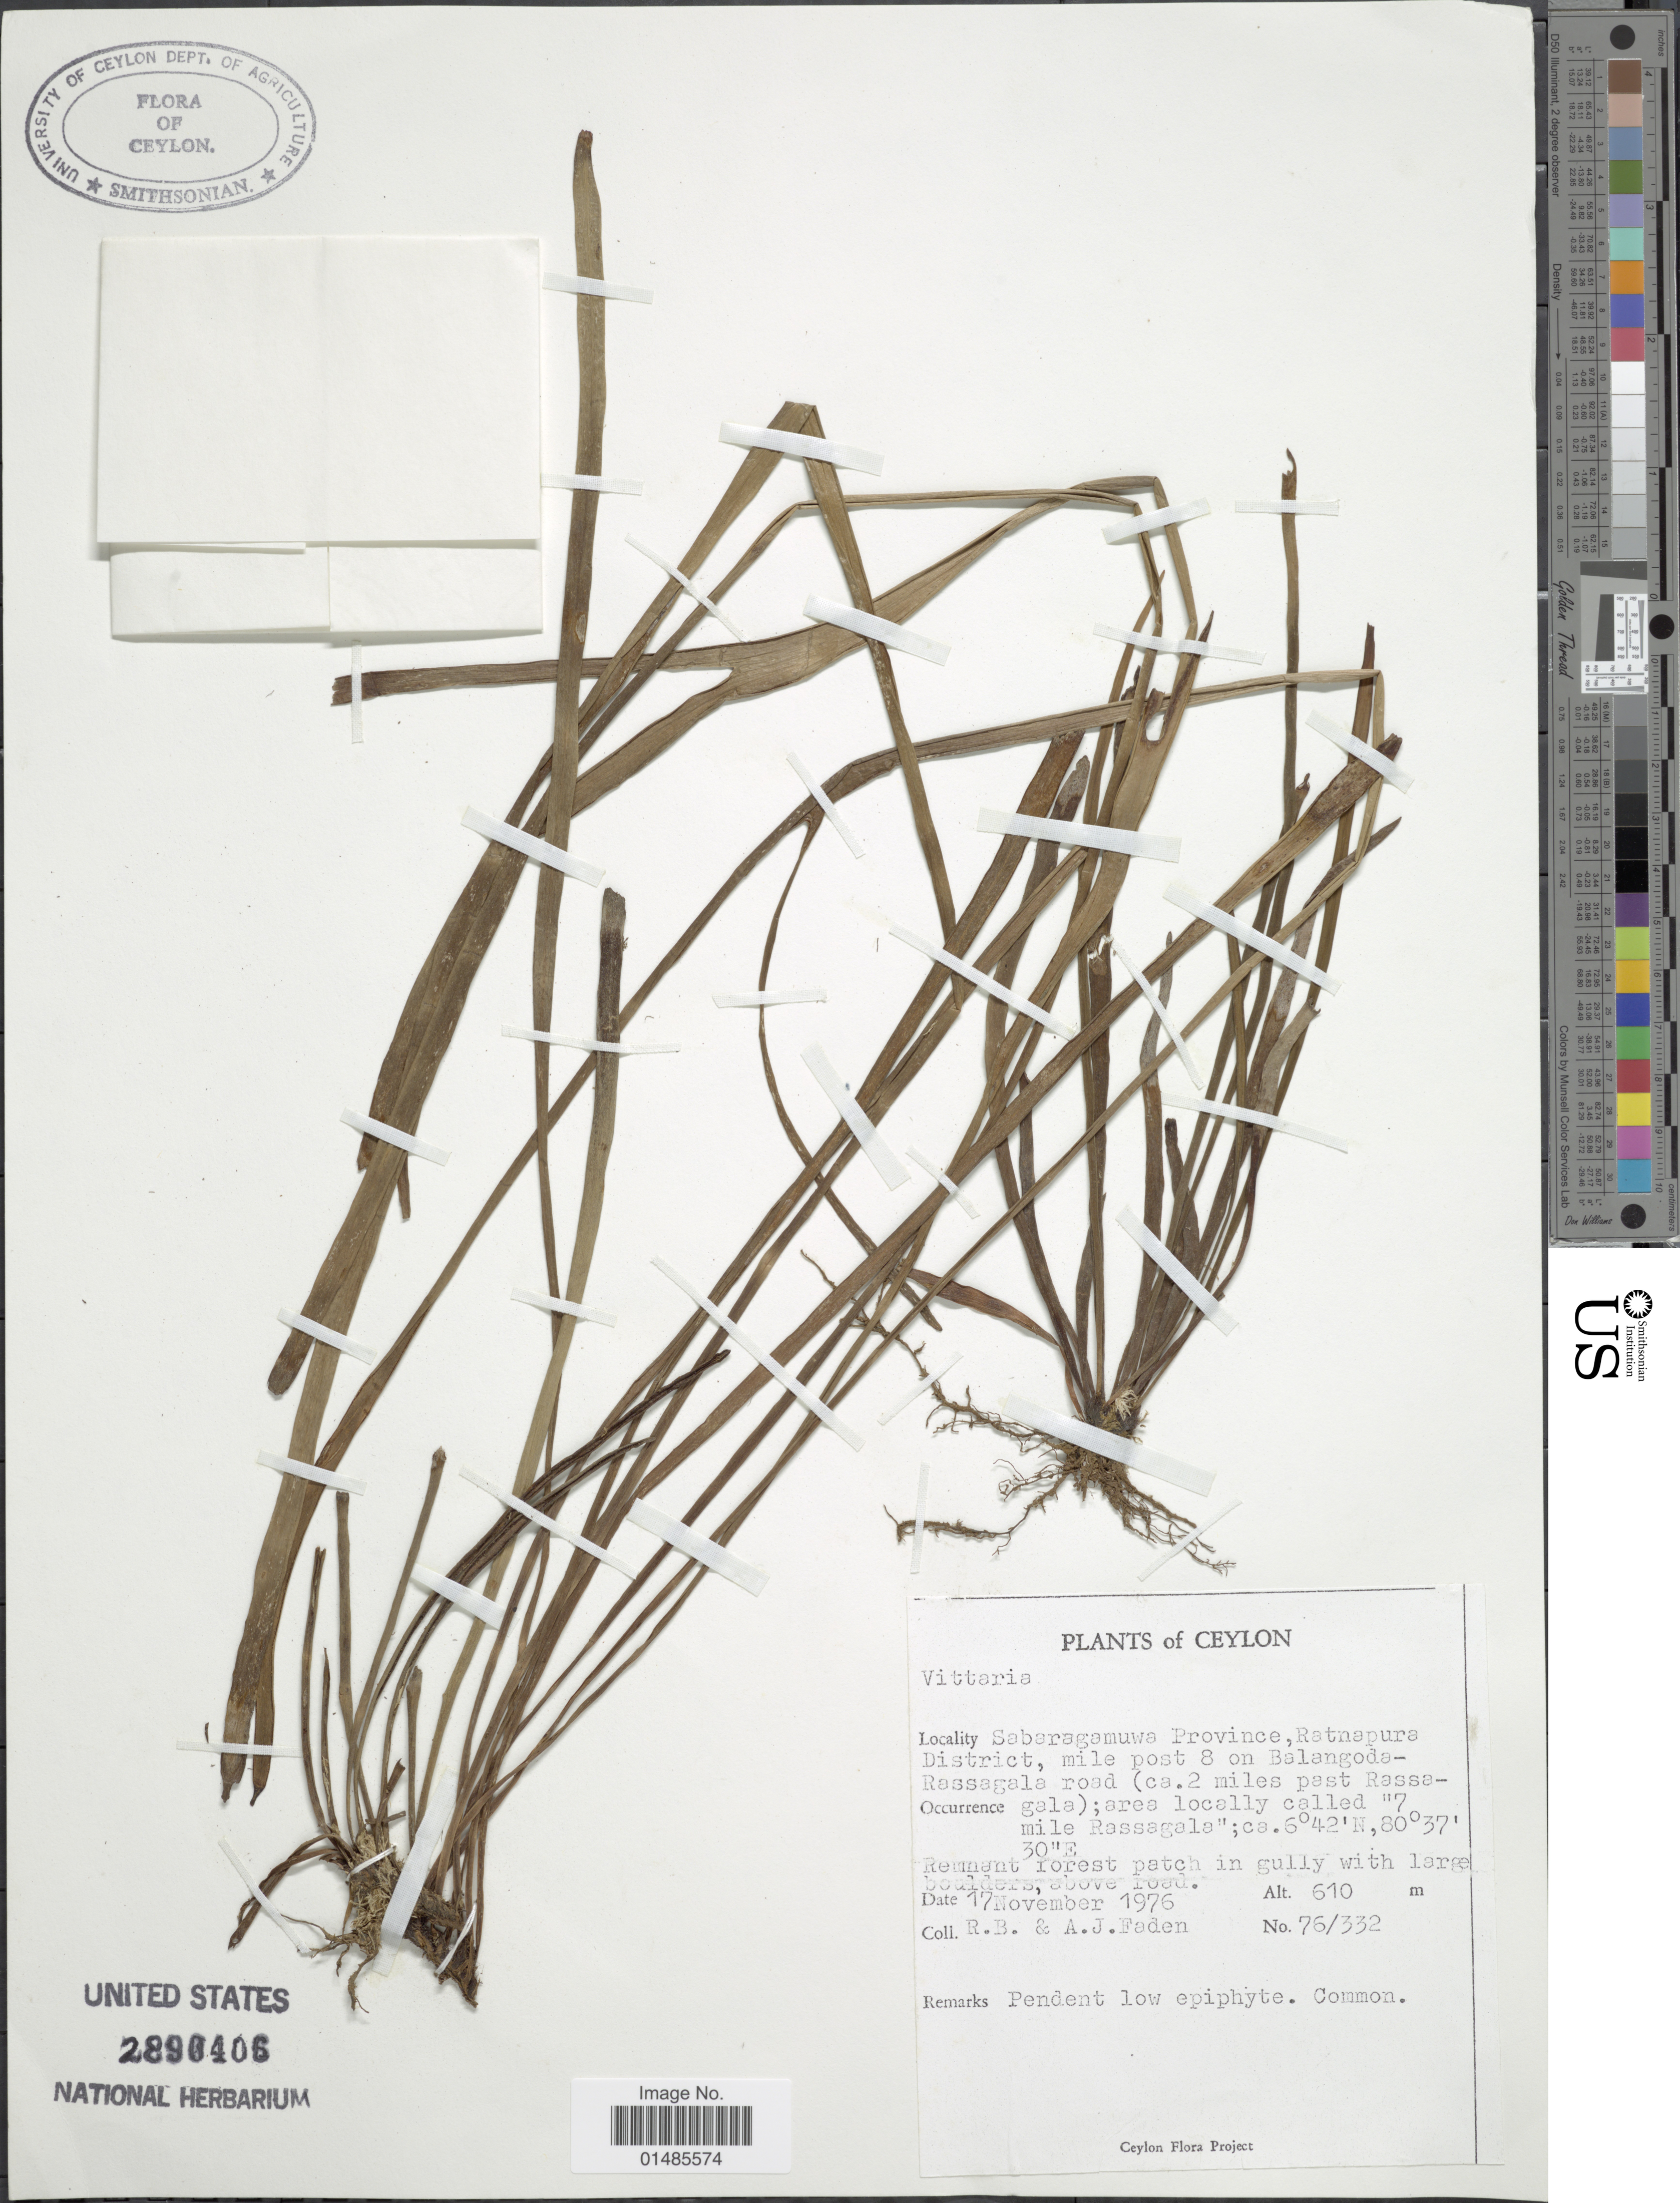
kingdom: Plantae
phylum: Tracheophyta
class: Polypodiopsida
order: Polypodiales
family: Pteridaceae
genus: Haplopteris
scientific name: Haplopteris elongata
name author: (Sw.) Crane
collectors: R. B. Faden & A. J. Faden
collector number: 76/332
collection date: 1976-11-17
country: Sri Lanka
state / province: Sabaragamuwa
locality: Ceylon. Sabaragamuwa Province, Ratnapura District, mile post 8 on Balangoda-Rassagala road (ca. 2 miles past Rassagala); area locally called "7 mile Rossagala".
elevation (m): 610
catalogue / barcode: US 2890406